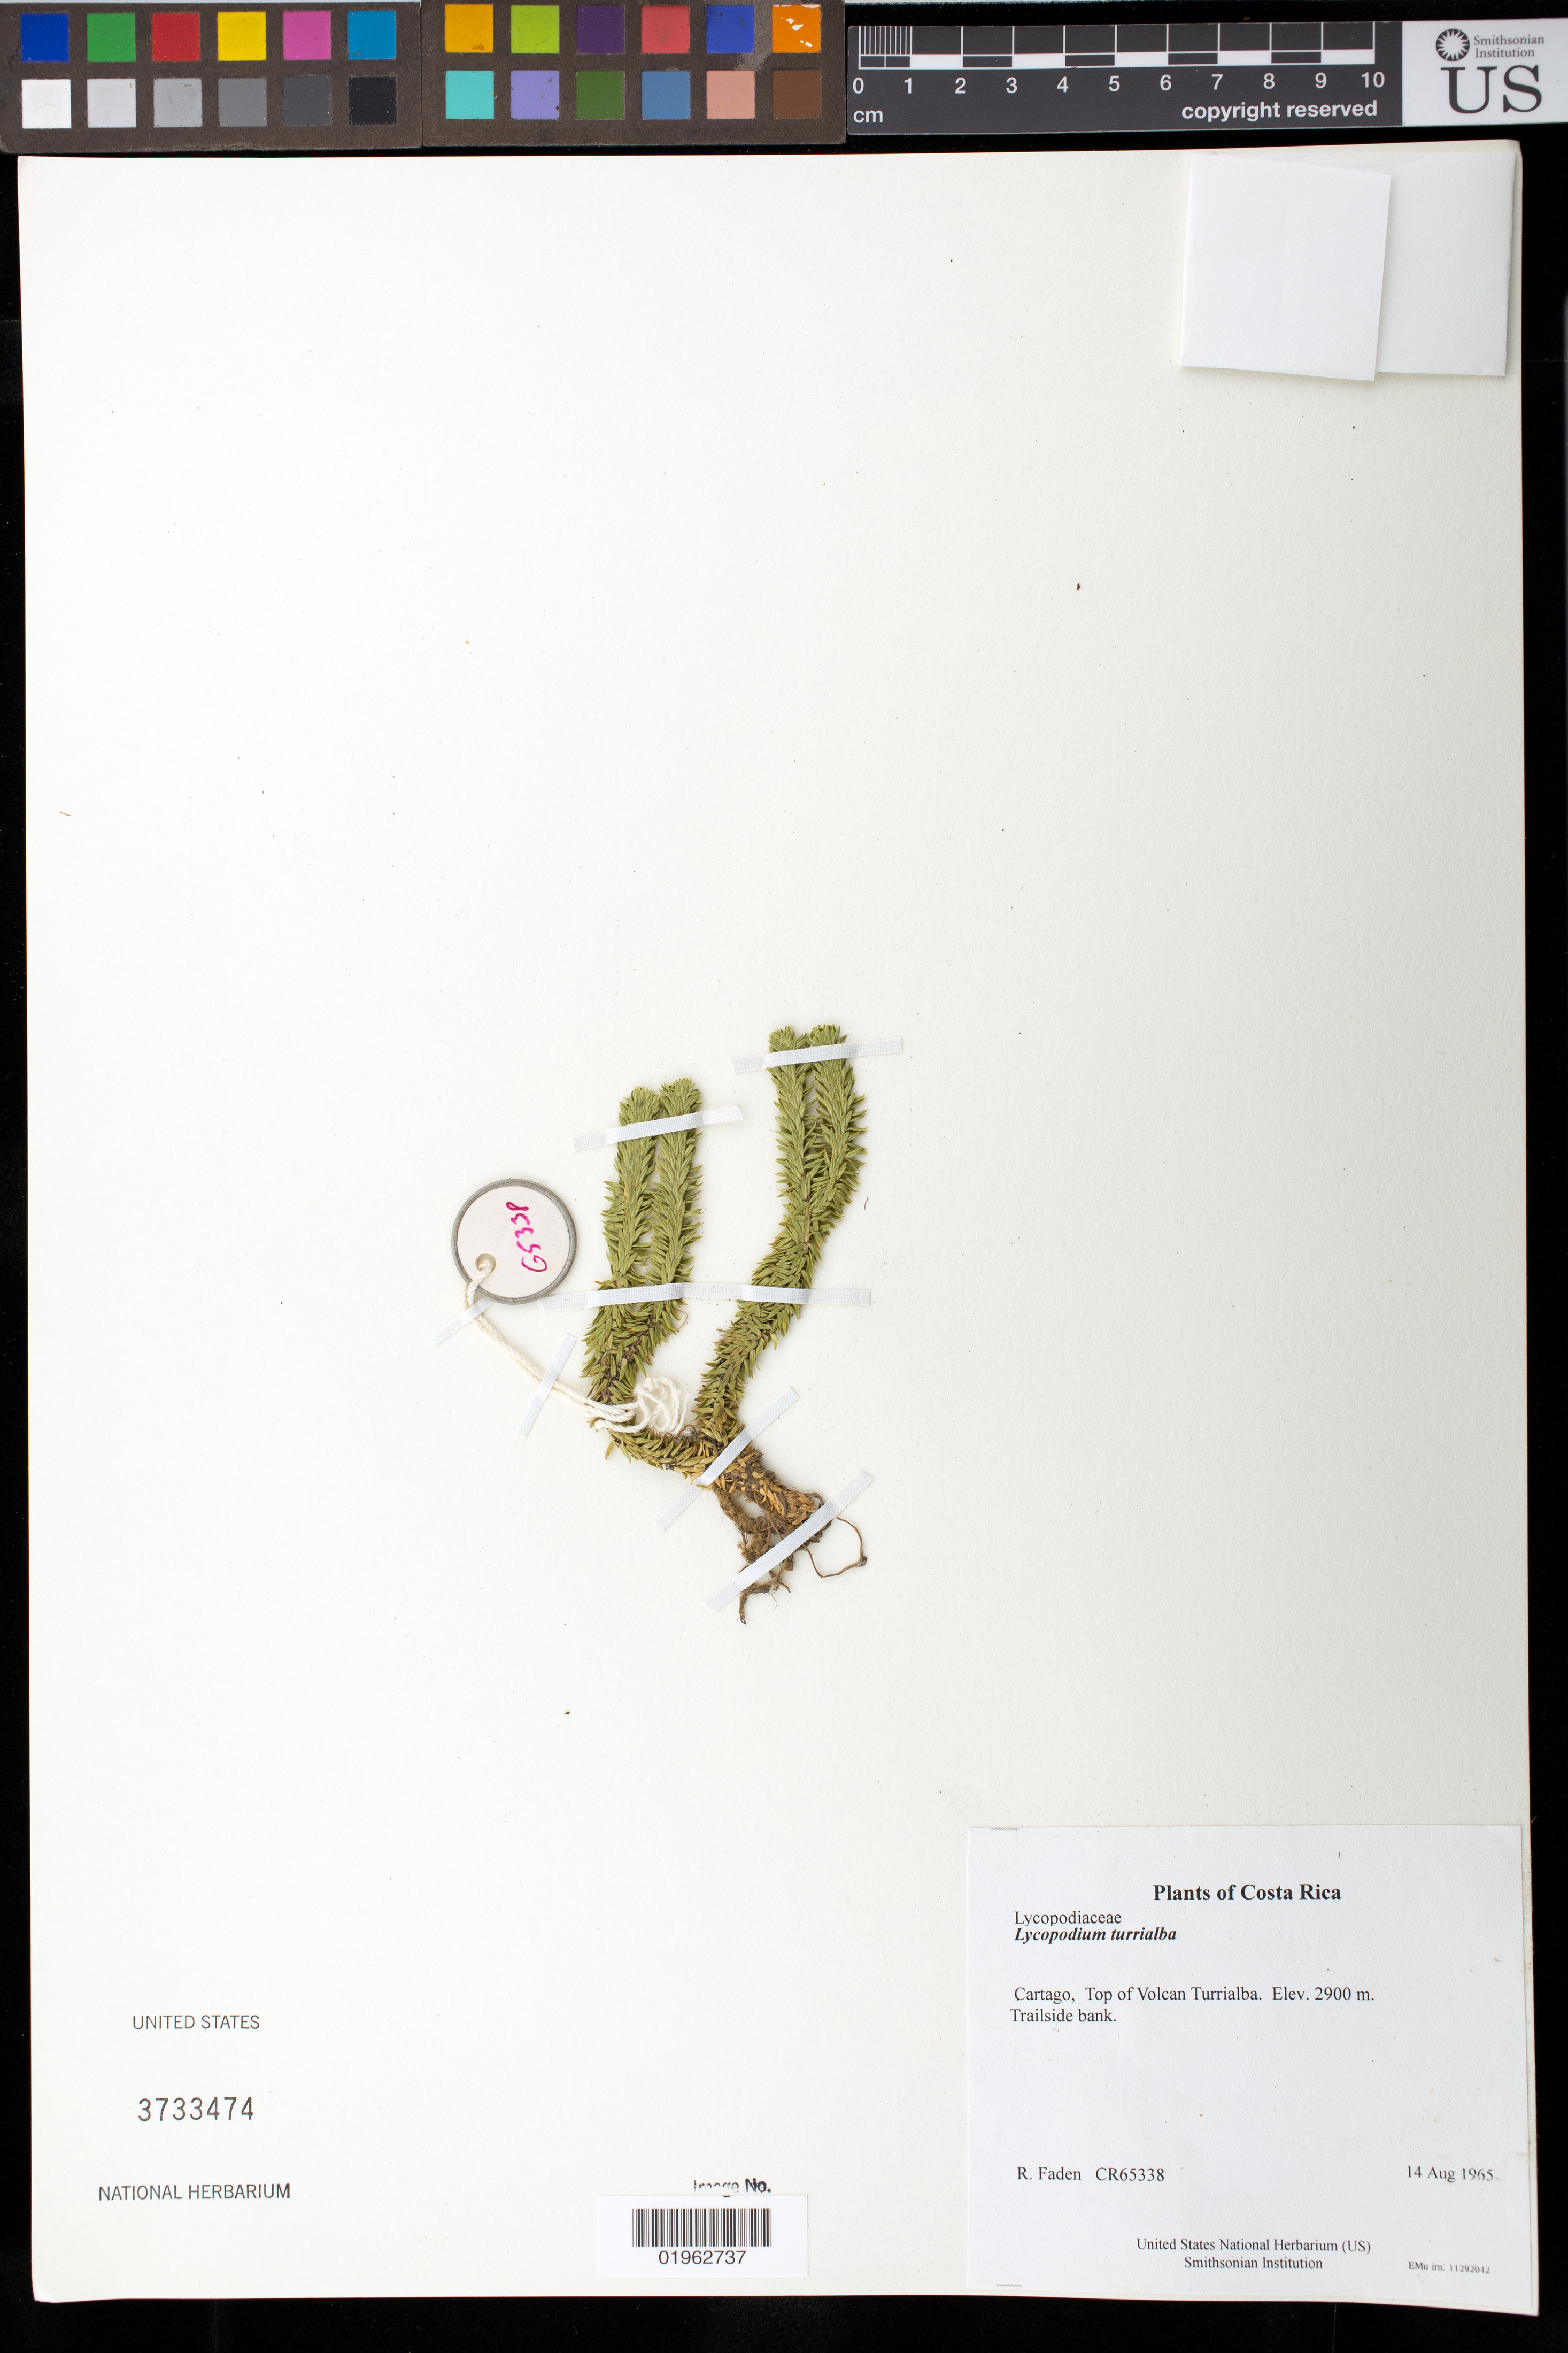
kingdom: Plantae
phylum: Tracheophyta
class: Lycopodiopsida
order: Lycopodiales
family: Lycopodiaceae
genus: Huperzia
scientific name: Huperzia sp.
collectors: R. B. Faden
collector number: CR65338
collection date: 1965-08-14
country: Costa Rica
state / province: Cartago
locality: Top of Volcan Turrialba.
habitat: Trailside bank.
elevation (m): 2900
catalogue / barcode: US 3733474